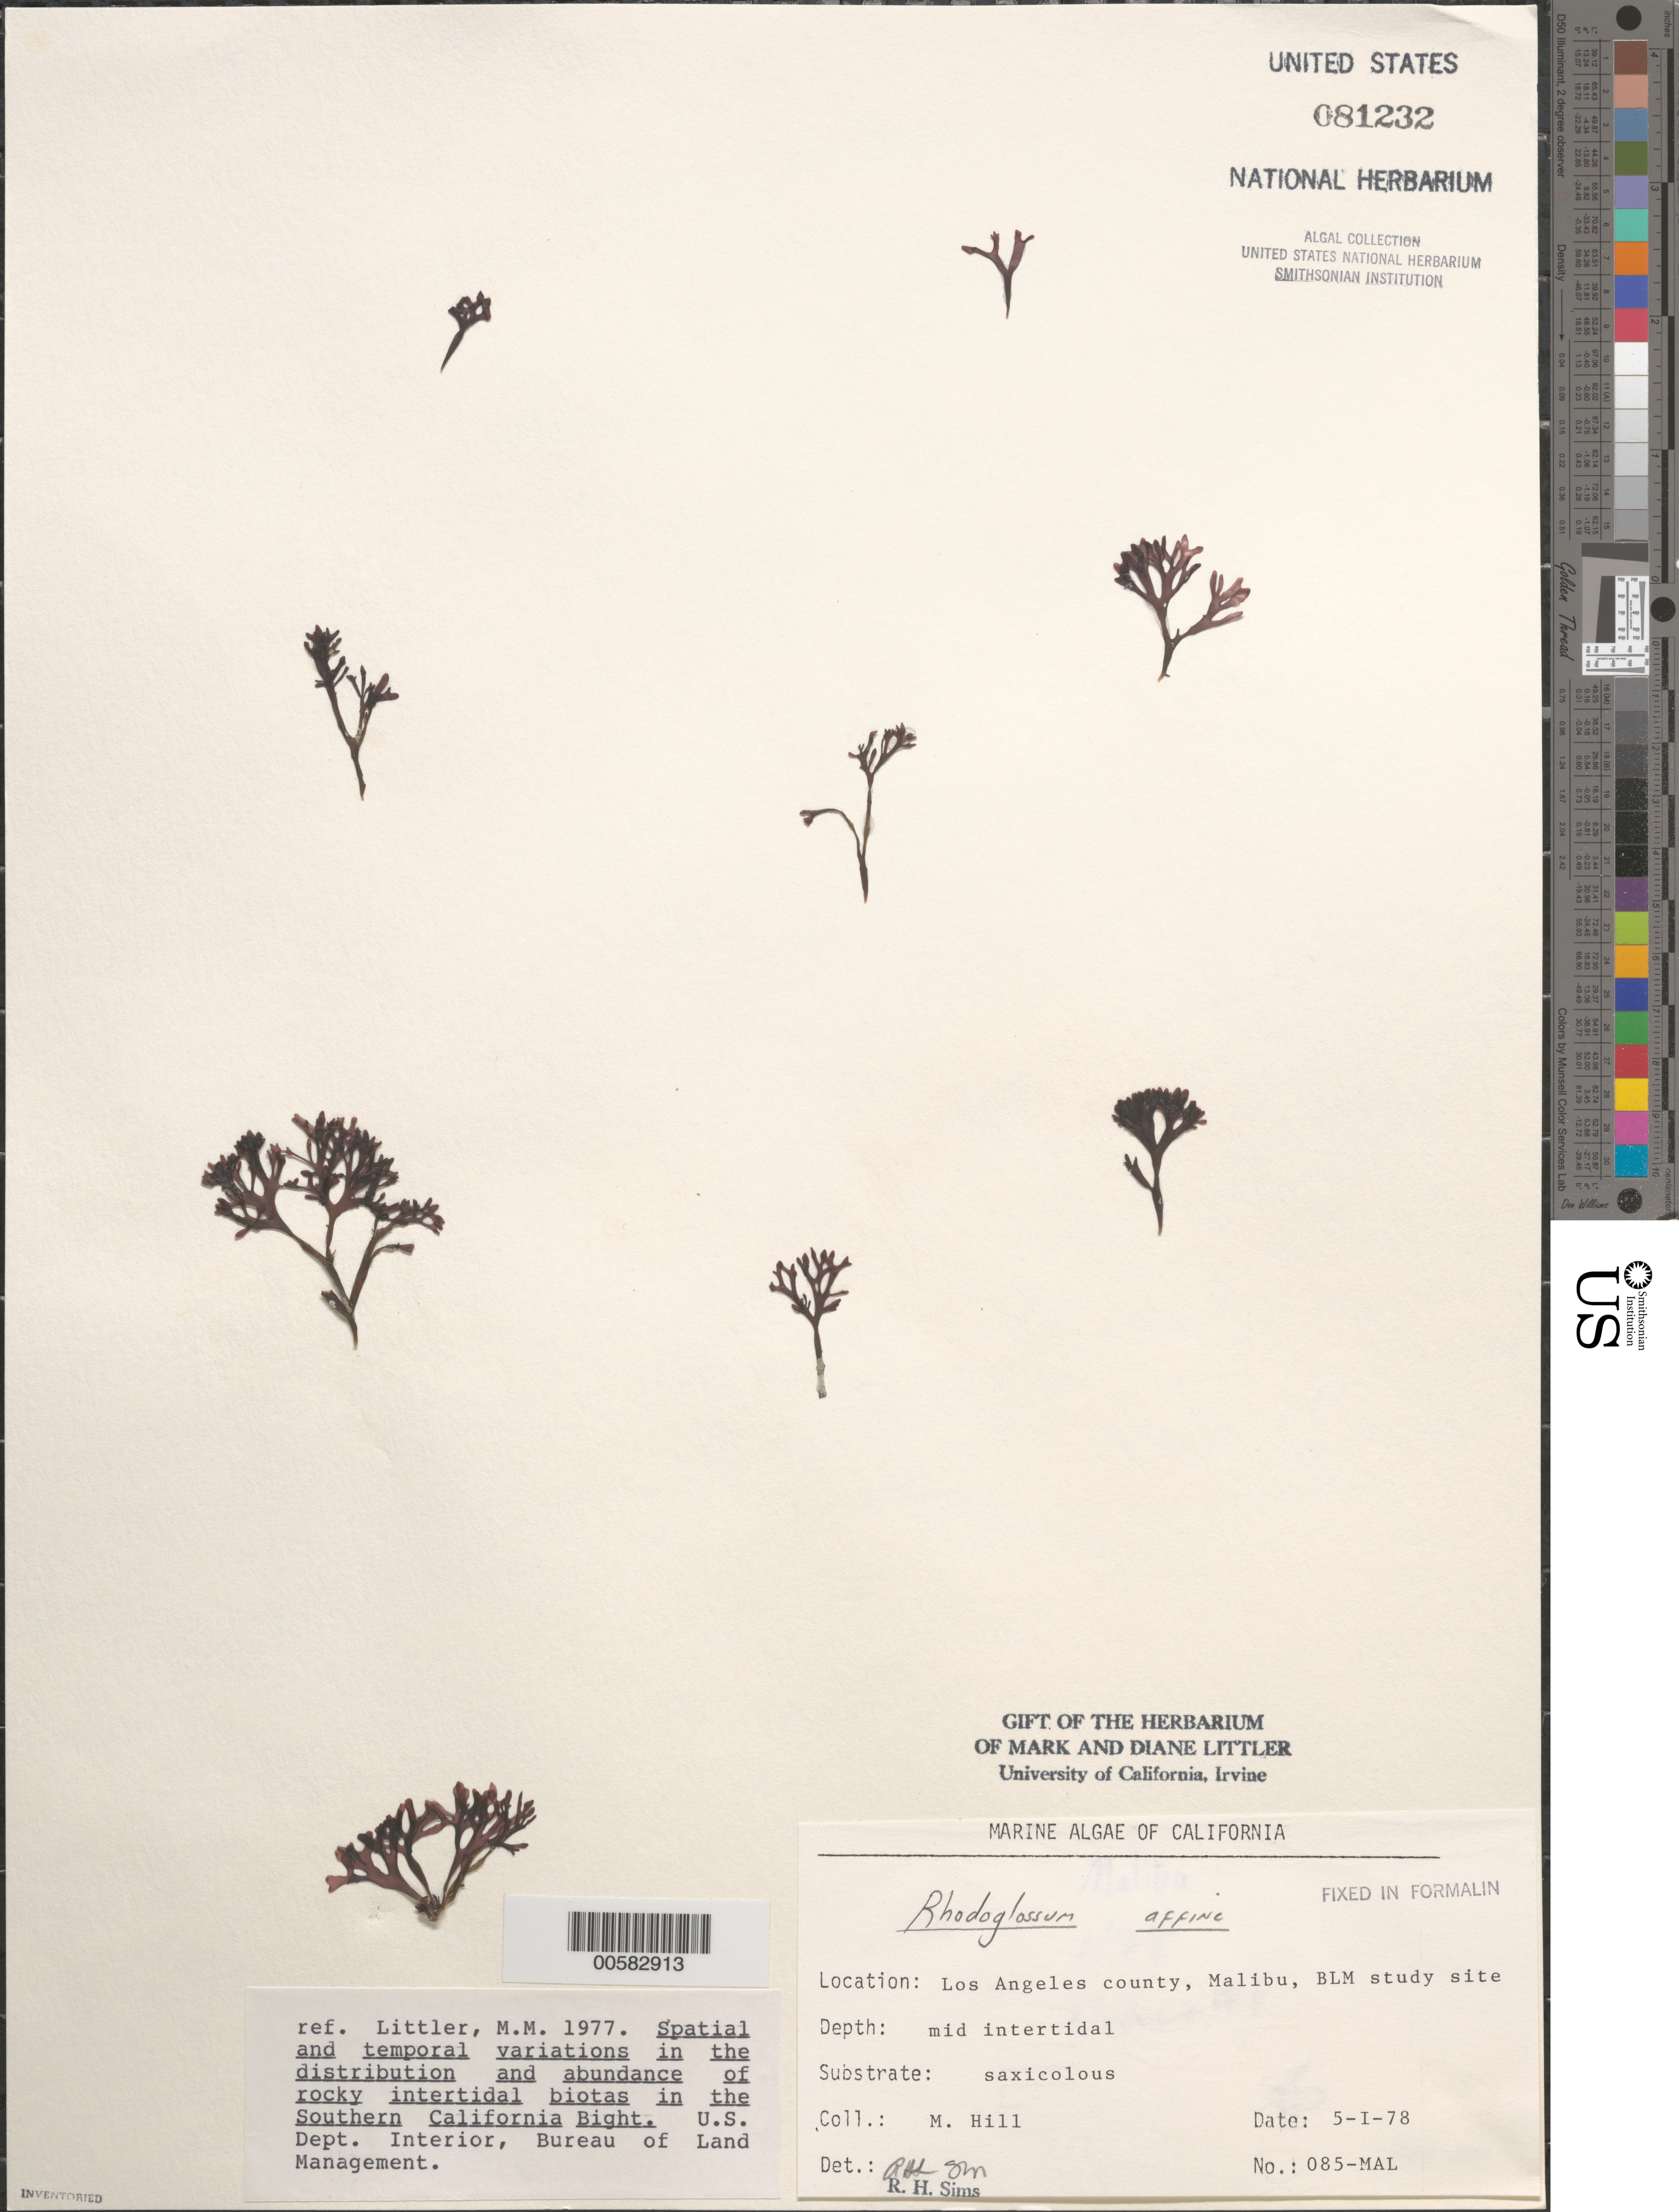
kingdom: Plantae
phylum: Rhodophyta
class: Florideophyceae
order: Gigartinales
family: Gigartinaceae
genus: Mazzaella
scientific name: Mazzaella affinis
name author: (Harvey) Fredericq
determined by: Algae name updating Project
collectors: M. Hill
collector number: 085-mal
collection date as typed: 05 Jan 1978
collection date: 1978-01-05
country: United States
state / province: California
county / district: Los Angeles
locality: Malibu, near Paradise Cove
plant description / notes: BLM-SOCALBIGHT Rocky Intertidal Survey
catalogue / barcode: US 81232